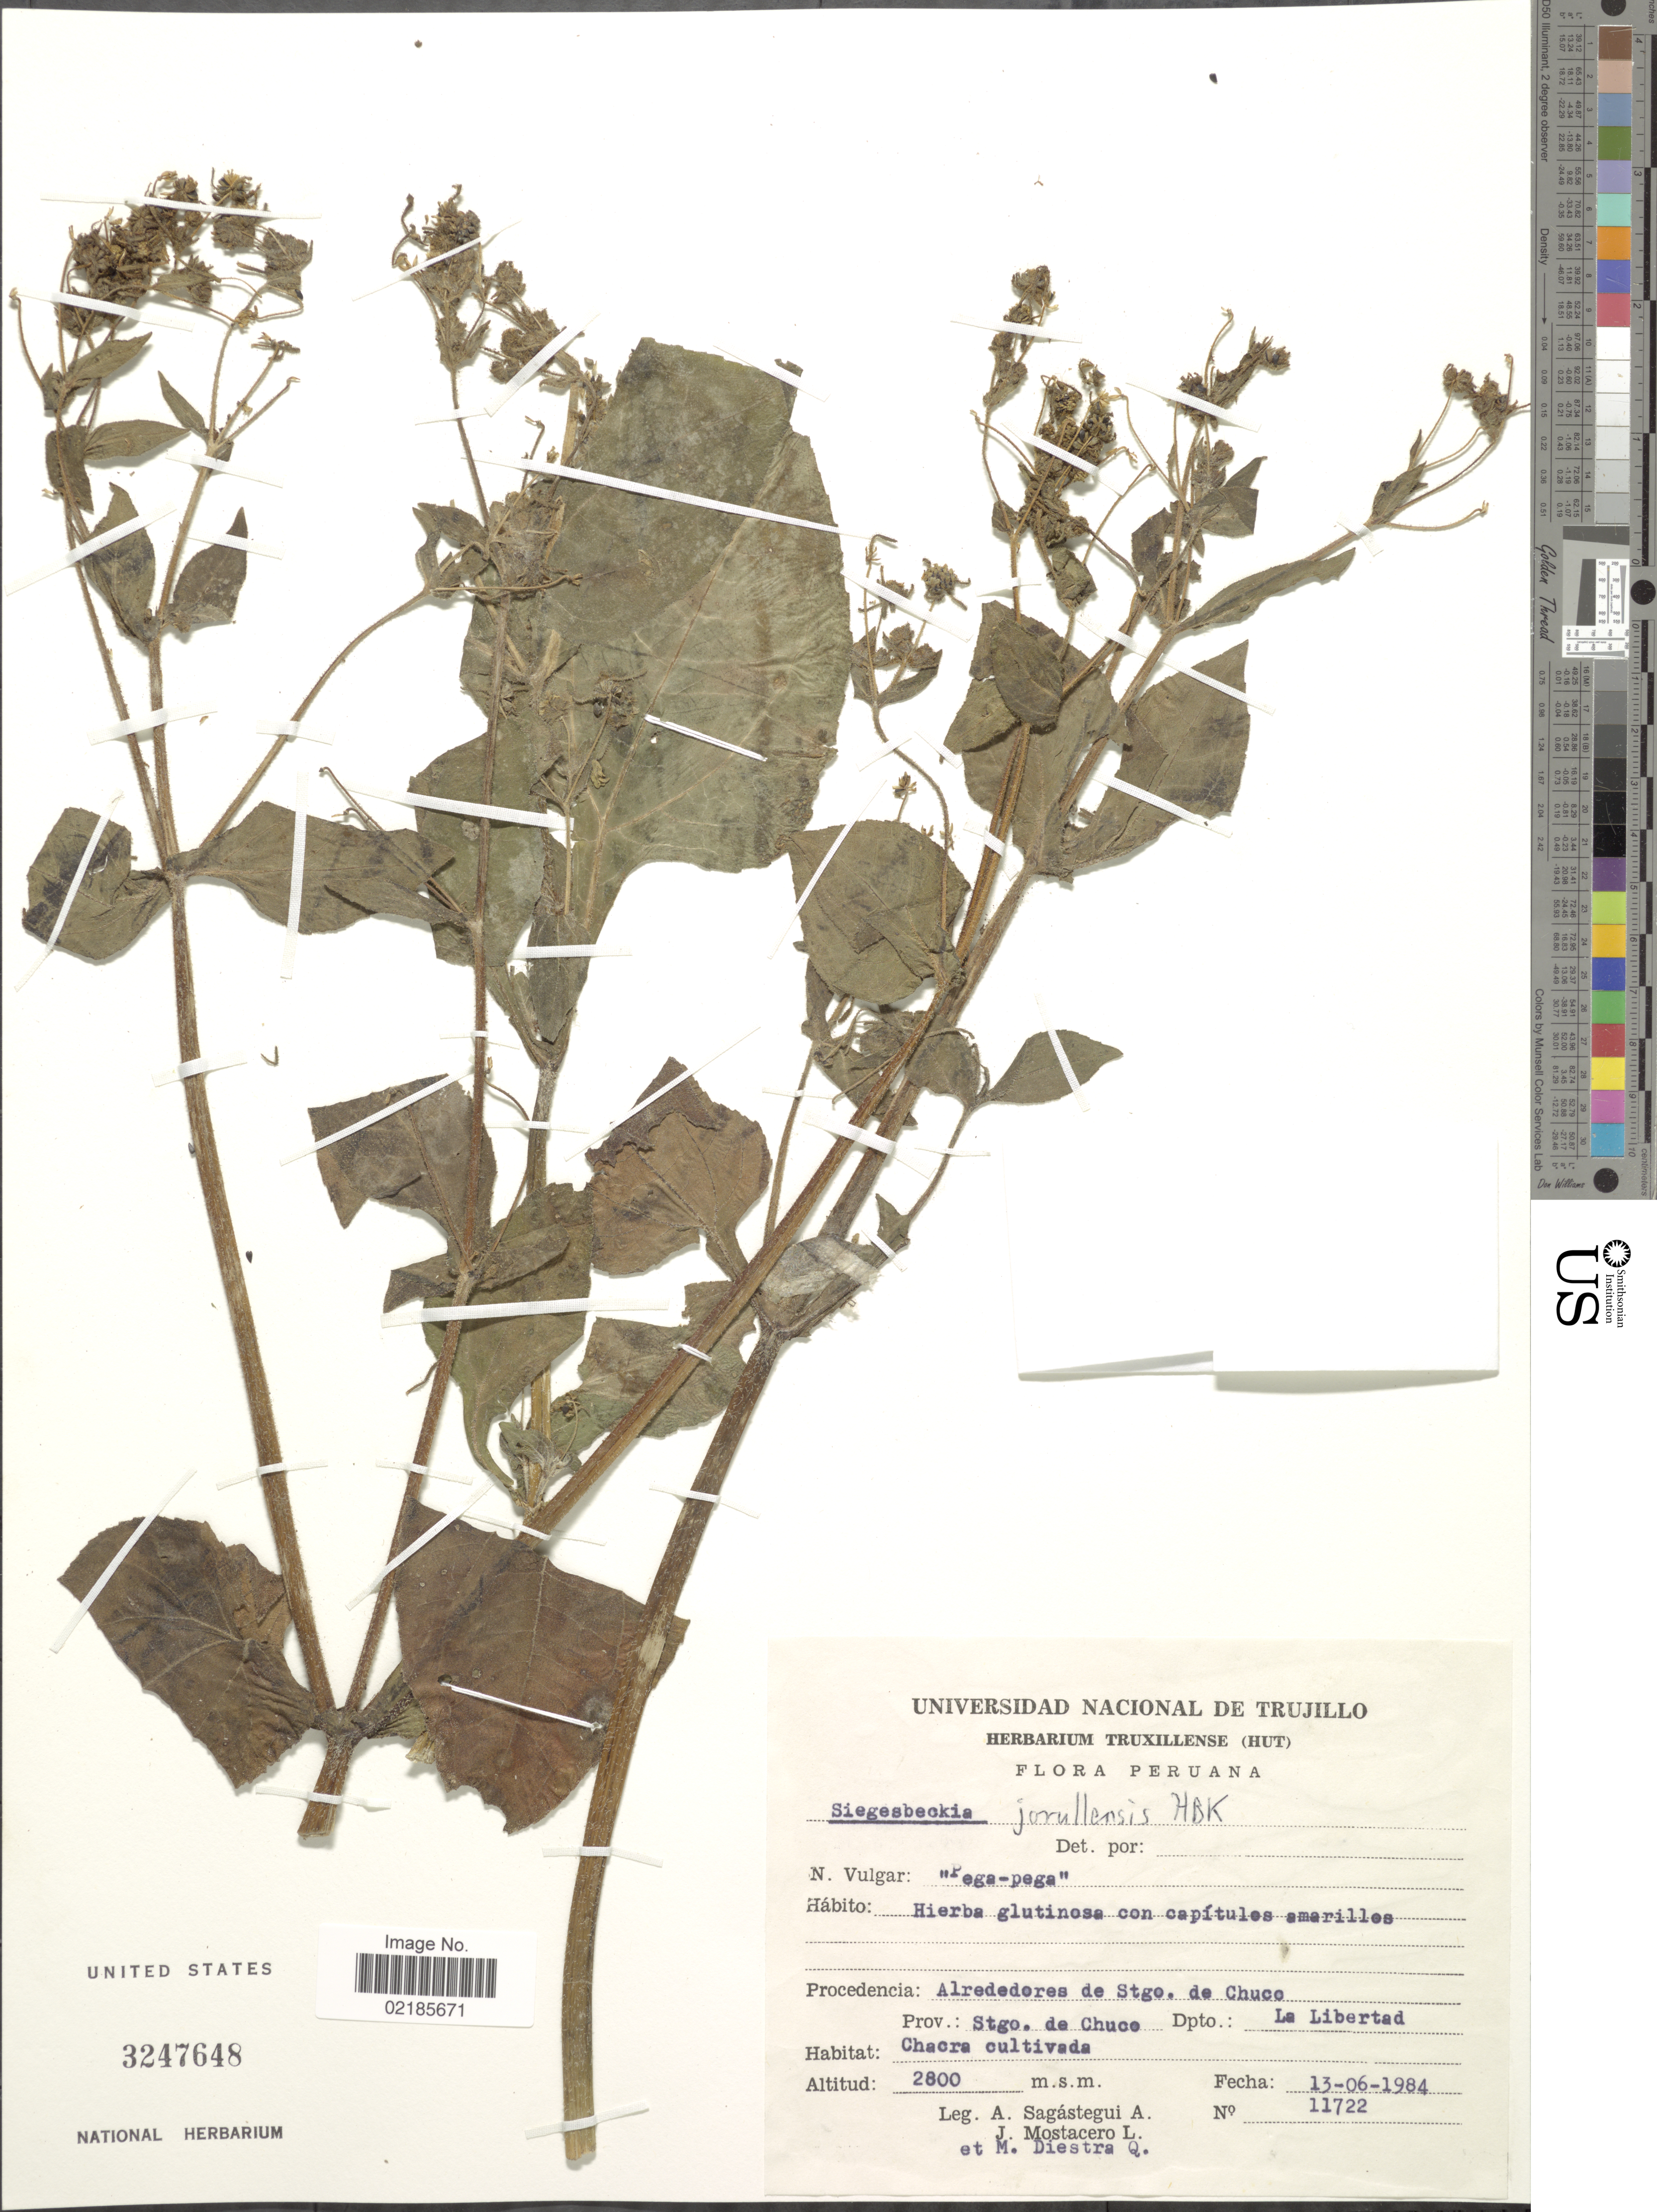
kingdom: Plantae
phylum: Tracheophyta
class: Magnoliopsida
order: Asterales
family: Asteraceae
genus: Sigesbeckia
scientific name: Sigesbeckia jorullensis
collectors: A. Sagástegui A., J. Mostacero L. & M. Diestra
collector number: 11722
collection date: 1984-06-13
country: Peru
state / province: La Libertad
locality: Alrededores de Stgo. de Chuco, Prov.: Stgo. de Chuco, Chacra cultivada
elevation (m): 2800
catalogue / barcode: US 3247648